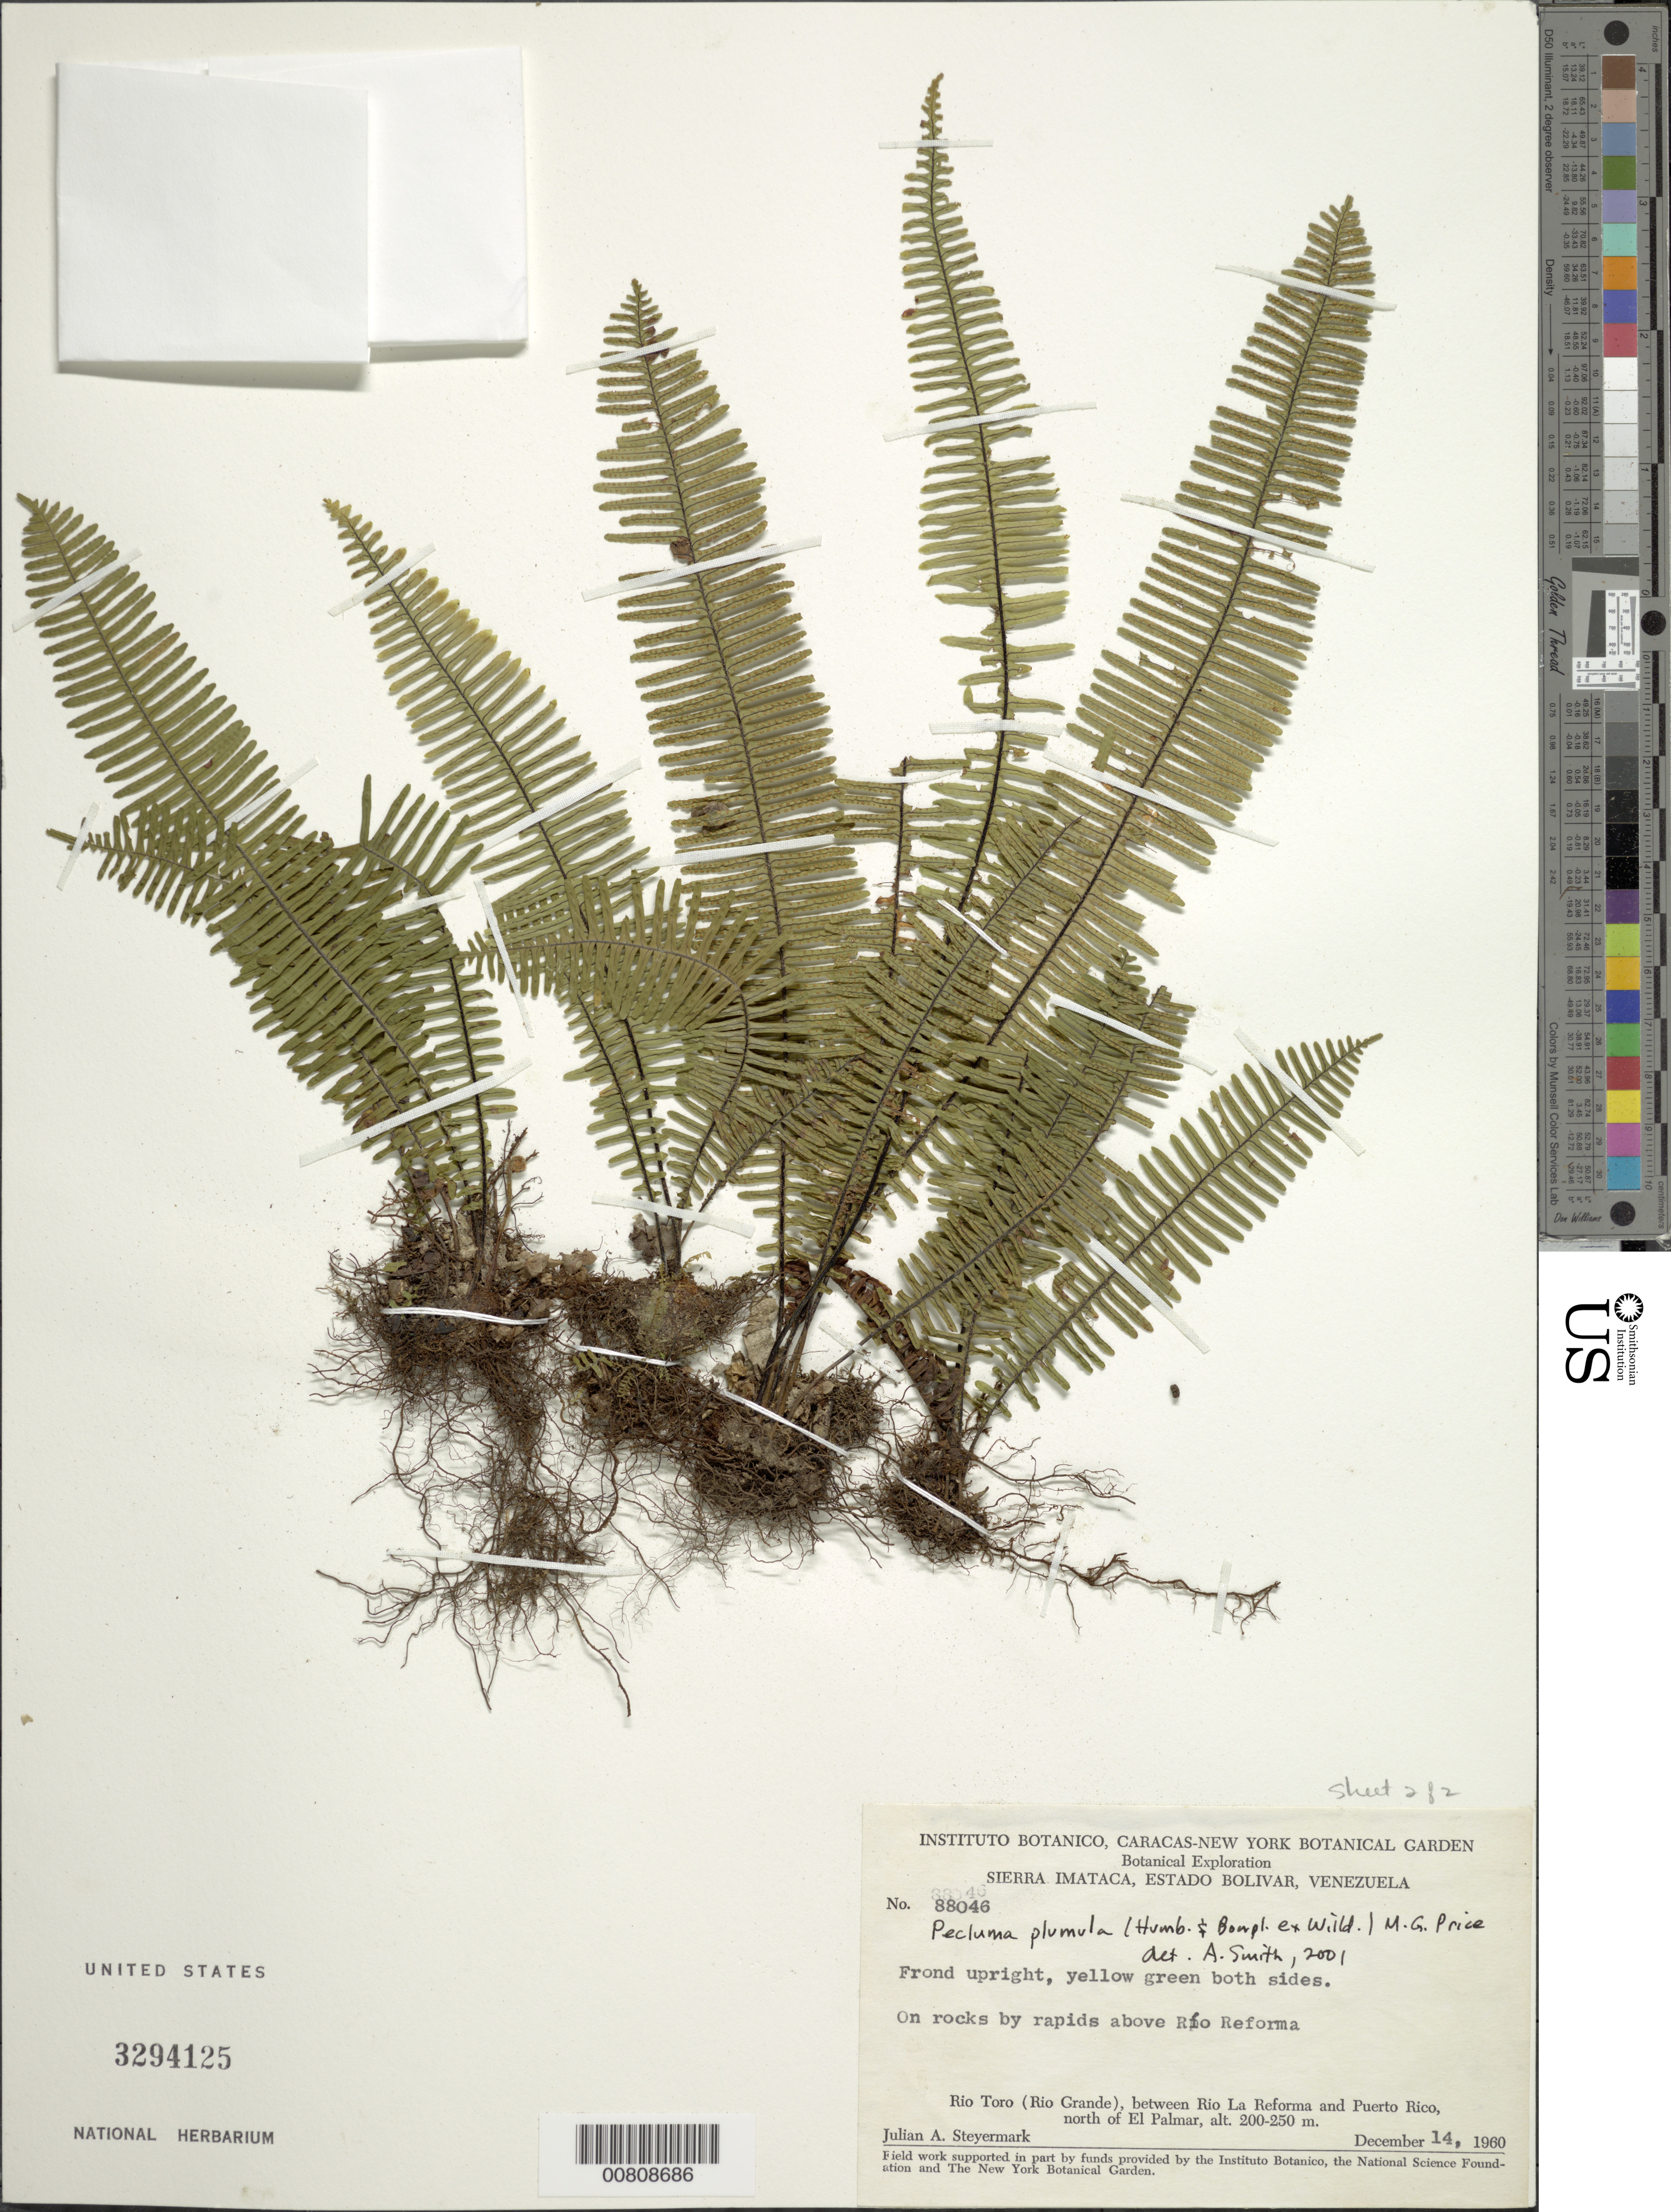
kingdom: Plantae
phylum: Tracheophyta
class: Polypodiopsida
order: Polypodiales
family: Polypodiaceae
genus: Pecluma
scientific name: Pecluma plumula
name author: (Humb. & Bonpl. ex Willd.) M.G. Price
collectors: J. Steyermark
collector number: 88046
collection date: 1960-12-14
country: Venezuela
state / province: Bolivar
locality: Rio Toro (Rio Grande), between Rio La Reforma and Puerto Rico, north of El Palmar. Above Rio Reforma. Sierra Amataca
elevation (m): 200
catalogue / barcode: US 3294125